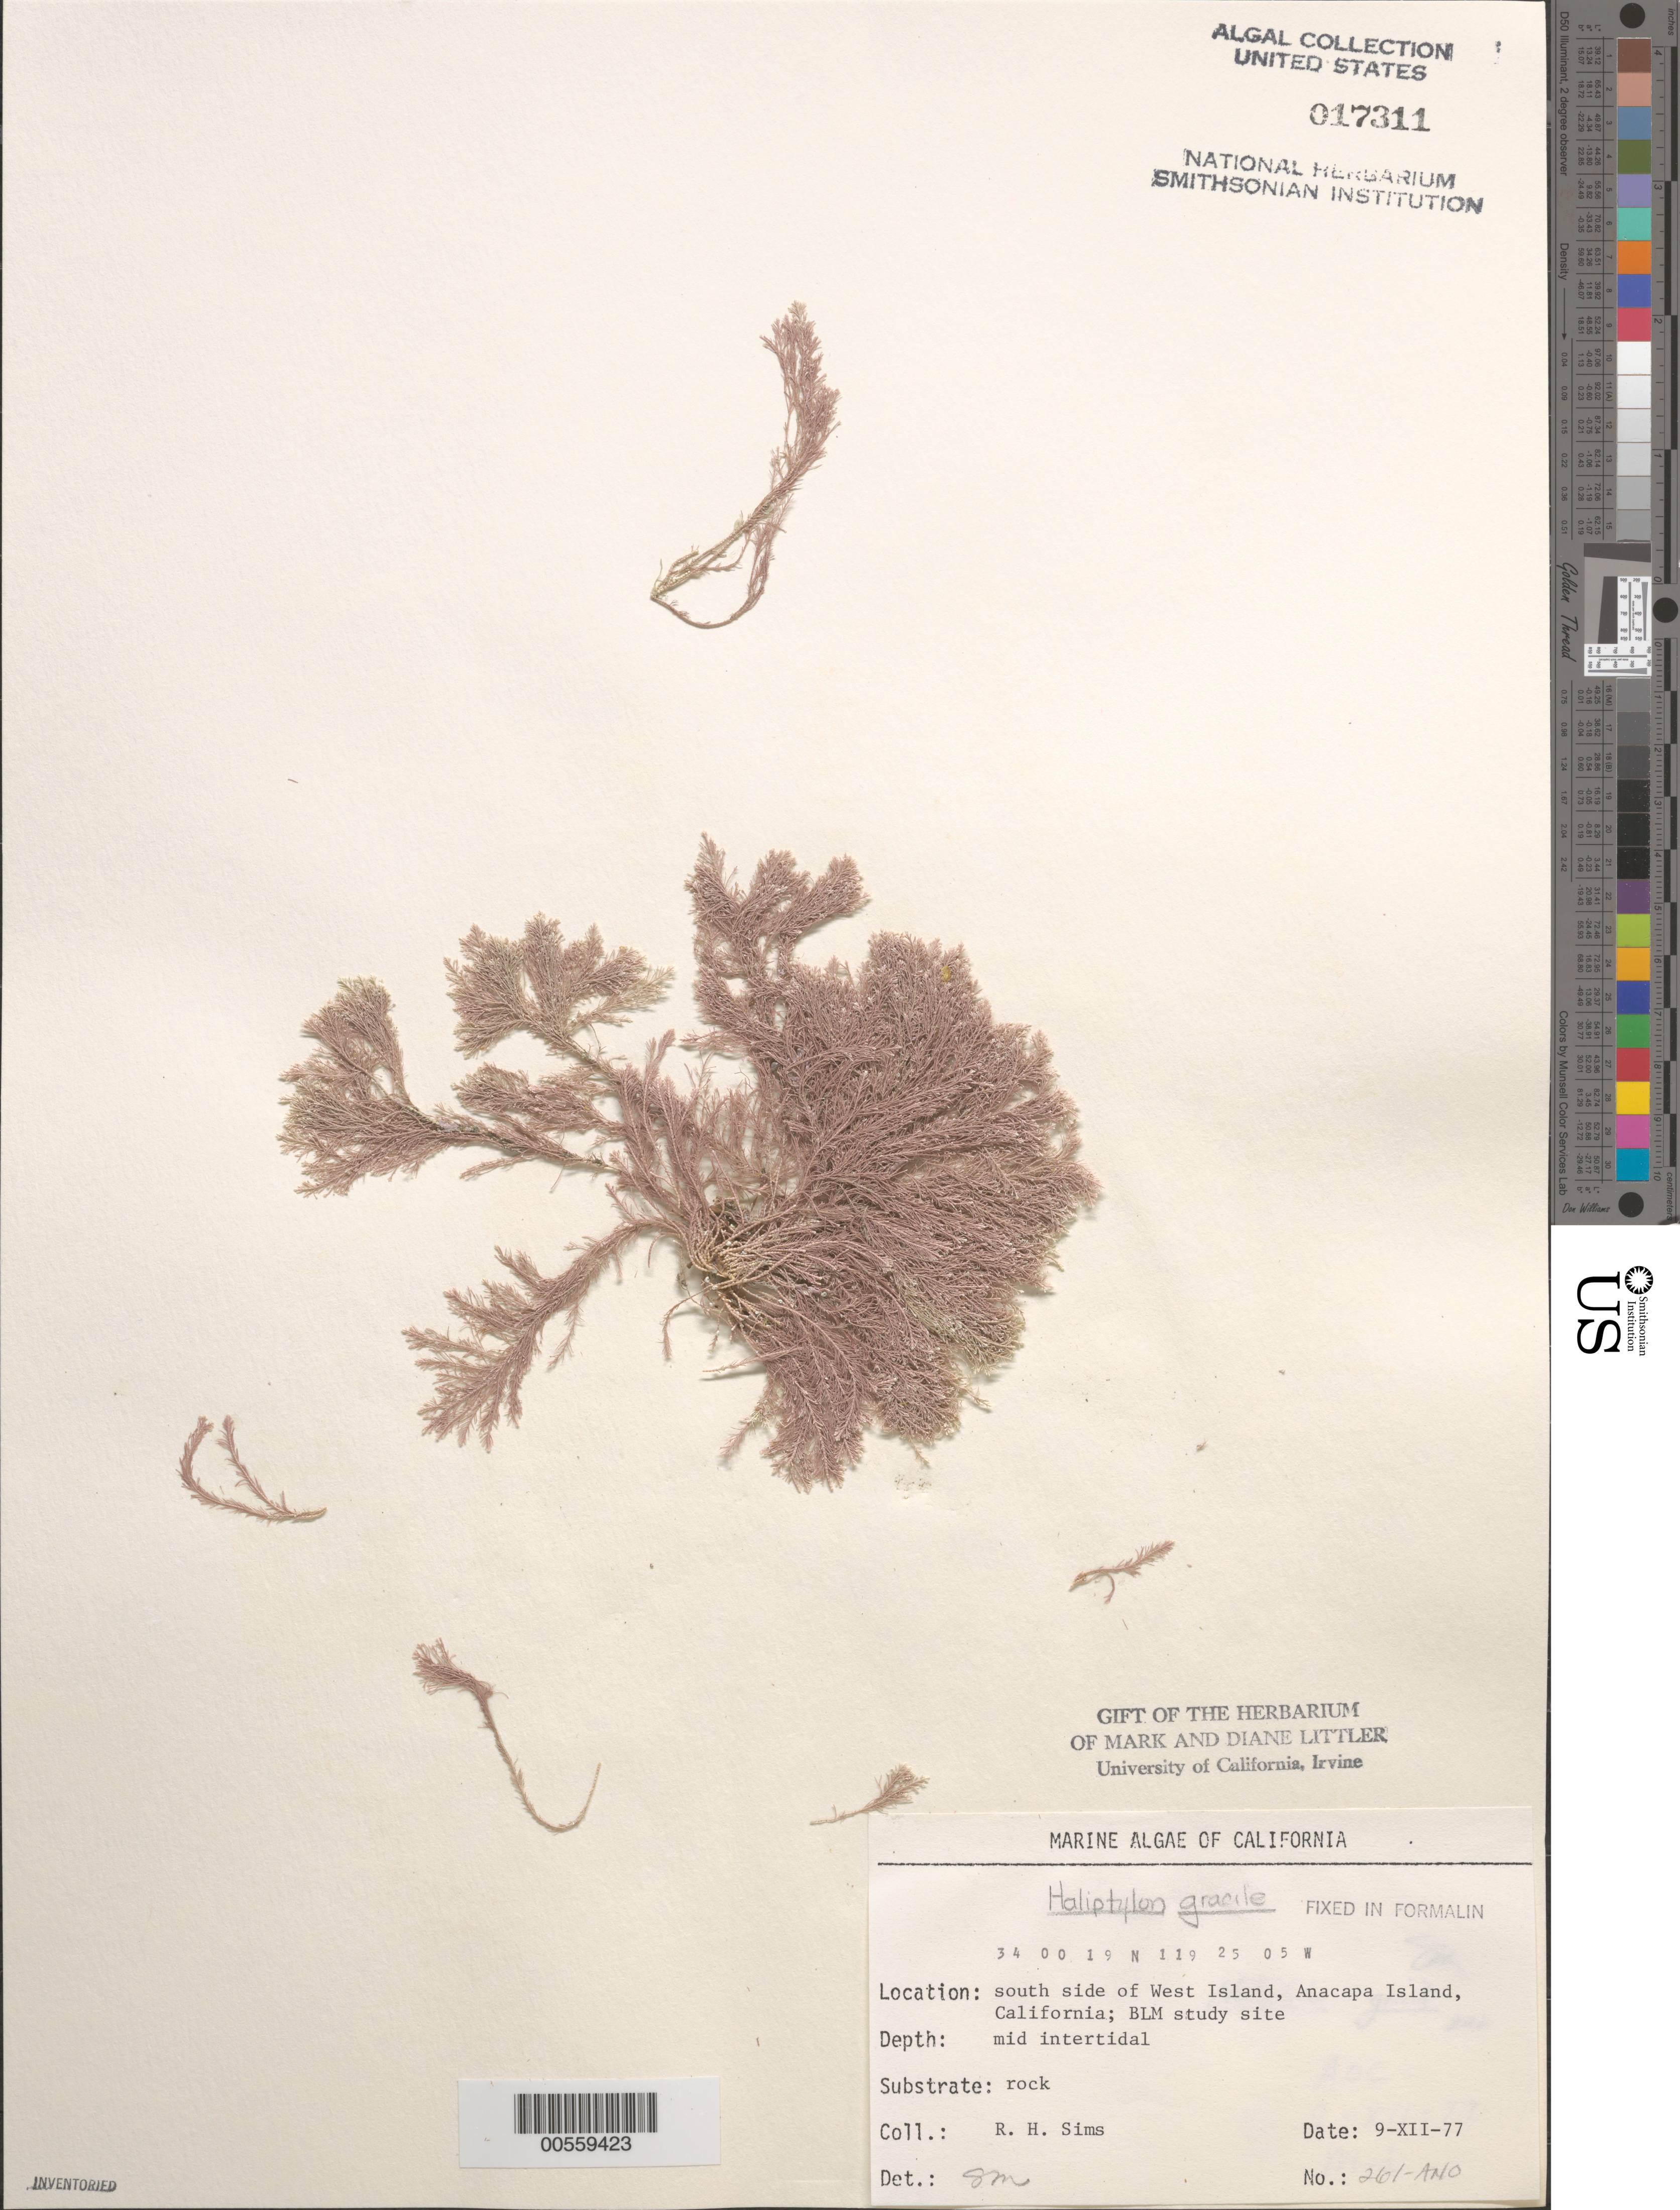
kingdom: Plantae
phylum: Rhodophyta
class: Florideophyceae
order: Corallinales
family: Corallinaceae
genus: Jania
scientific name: Jania rosea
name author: (Lam.) Decne.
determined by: Algae name updating Project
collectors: R. H. Sims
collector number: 261-ANO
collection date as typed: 09 Dec 1977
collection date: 1977-12-09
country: United States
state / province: California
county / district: Ventura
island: Anacapa Island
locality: South side of west island, near Cat Rock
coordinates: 34 00 19 N, 119 25 05 W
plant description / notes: BLM-SOCALBIGHT Rocky Intertidal Survey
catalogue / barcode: US 17311